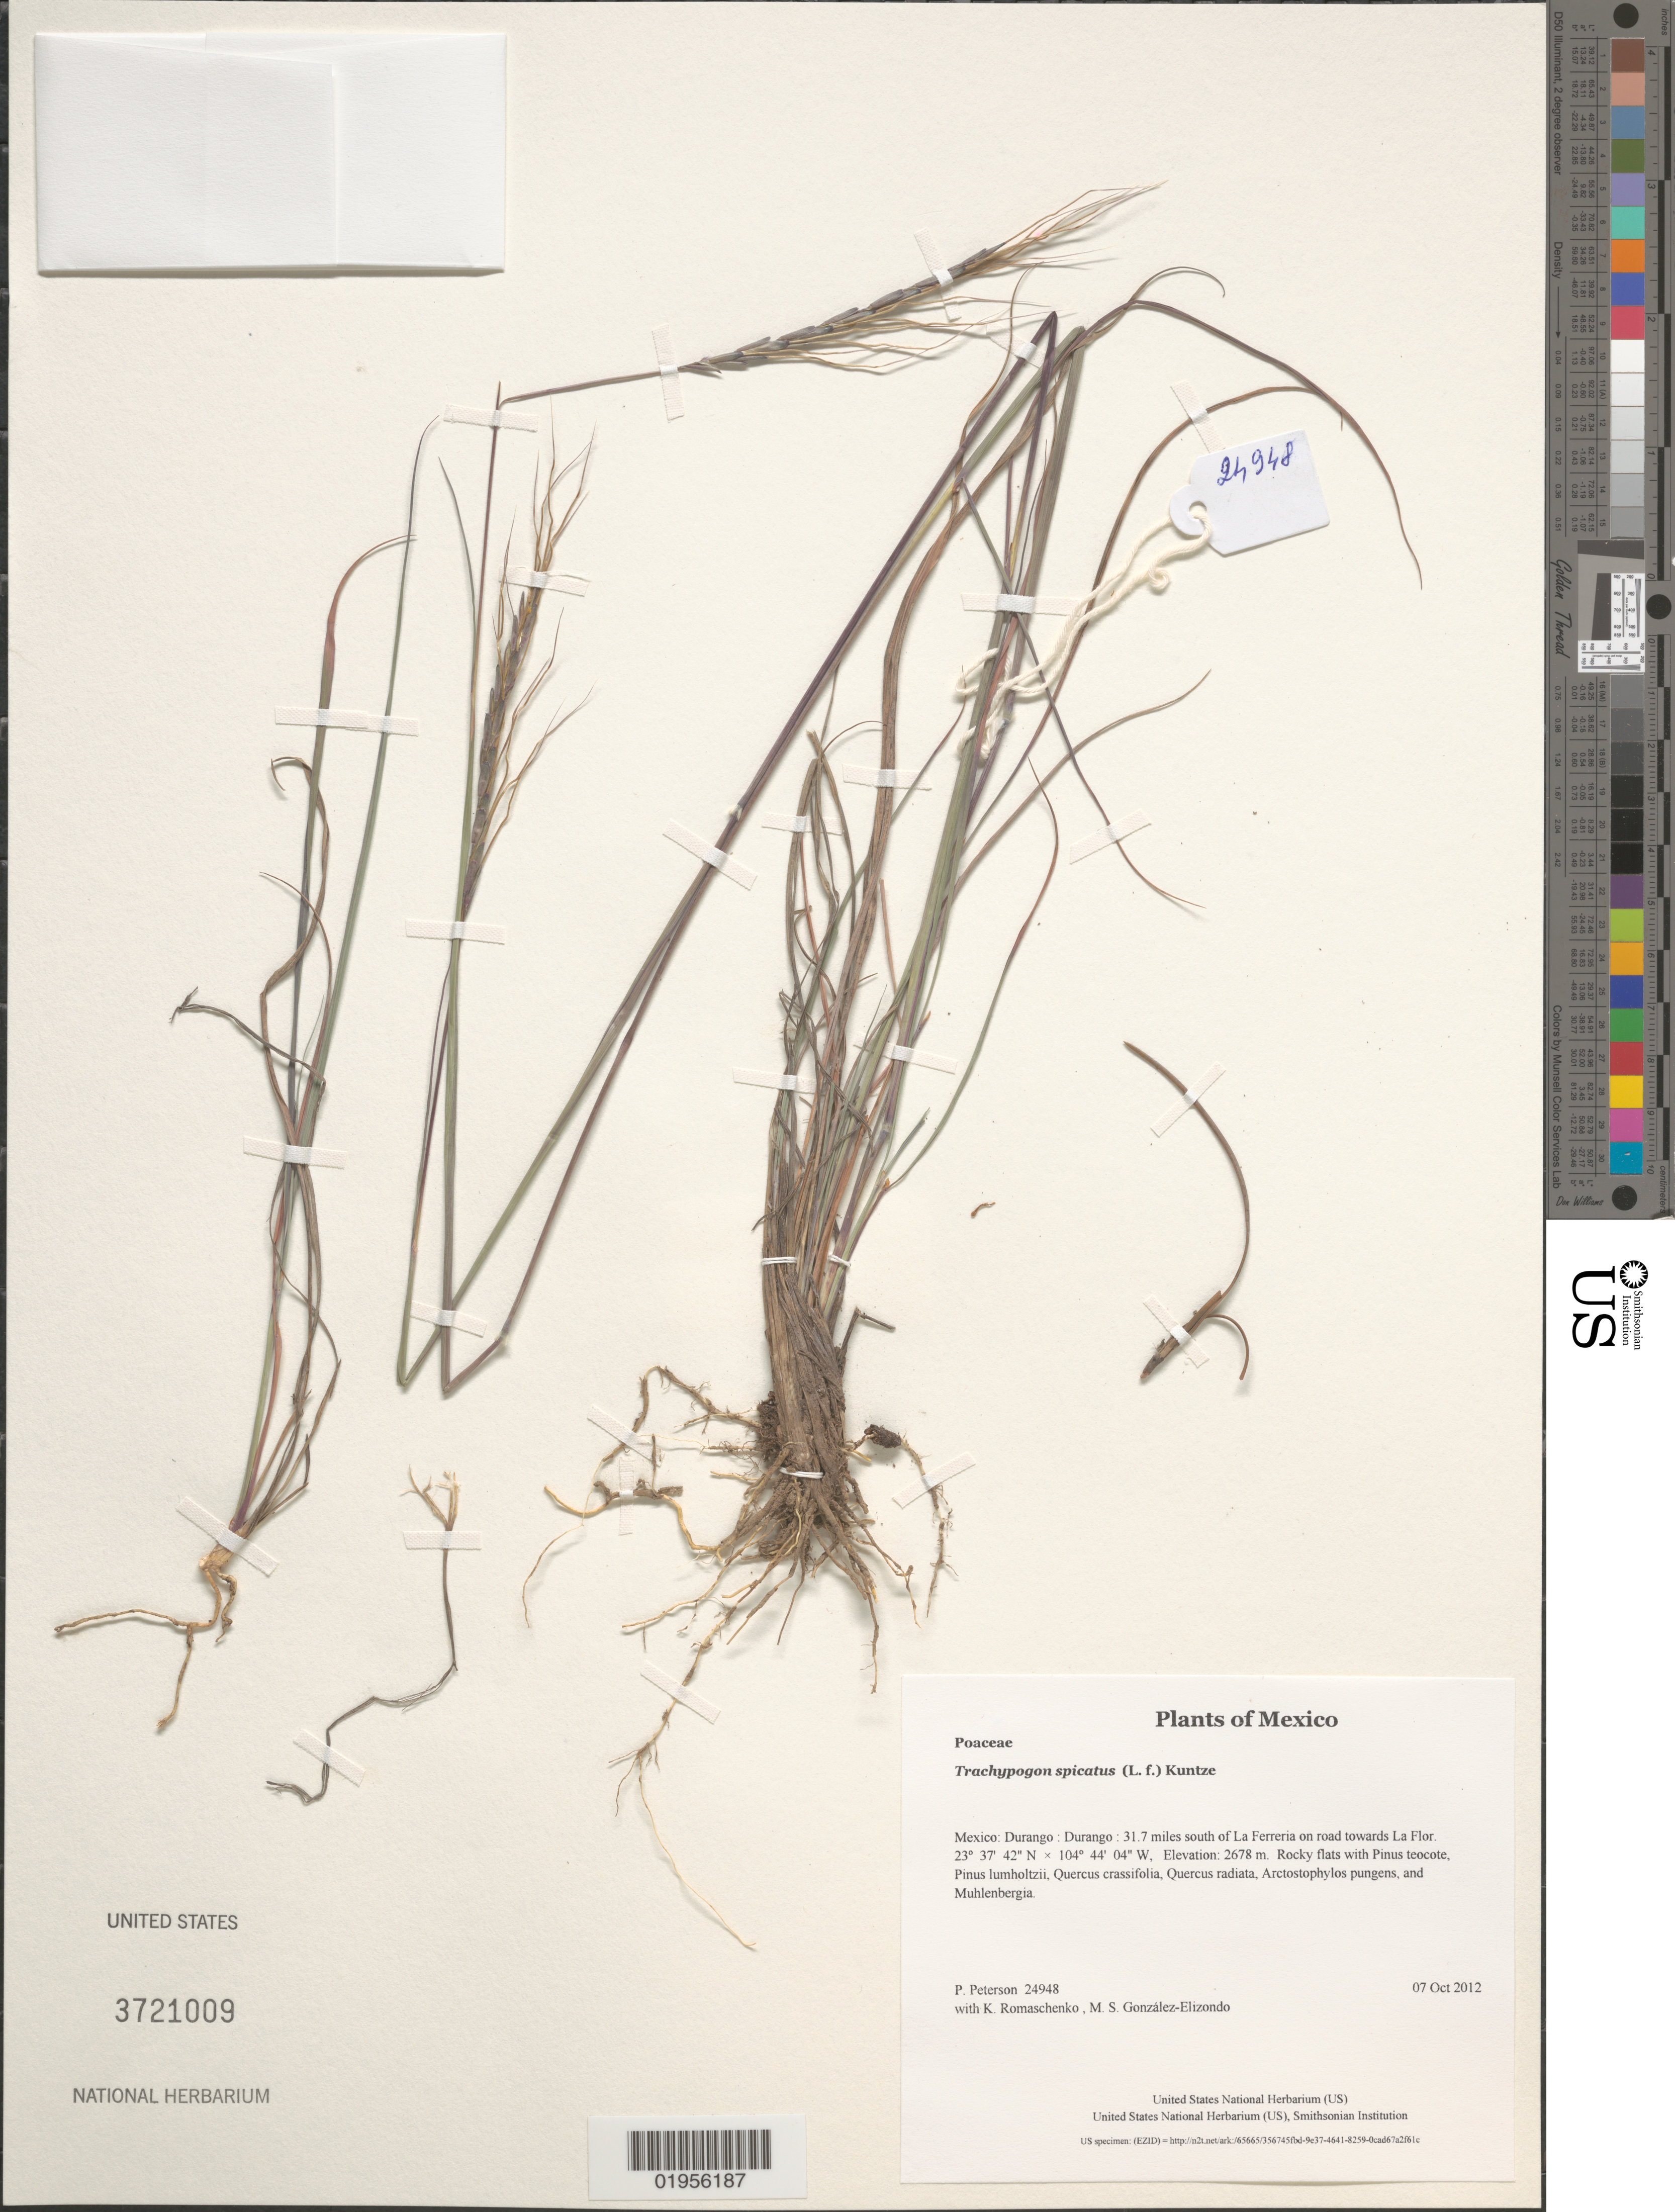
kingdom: Plantae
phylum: Tracheophyta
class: Liliopsida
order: Poales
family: Poaceae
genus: Trachypogon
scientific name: Trachypogon spicatus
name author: (L. f.) Kuntze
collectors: P. M. Peterson, K. Romaschenko & M. S. González-Elizondo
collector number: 24948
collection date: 2012-10-07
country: Mexico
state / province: Durango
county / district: Durango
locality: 31.7 miles south of La Ferreria on road towards La Flor.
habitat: Rocky flats with Pinus teocote, Pinus lumholtzii, Quercus crassifolia, Quercus radiata, Arctostophylos pungens, and Muhlenbergia.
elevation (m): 2678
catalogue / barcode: US 3721009